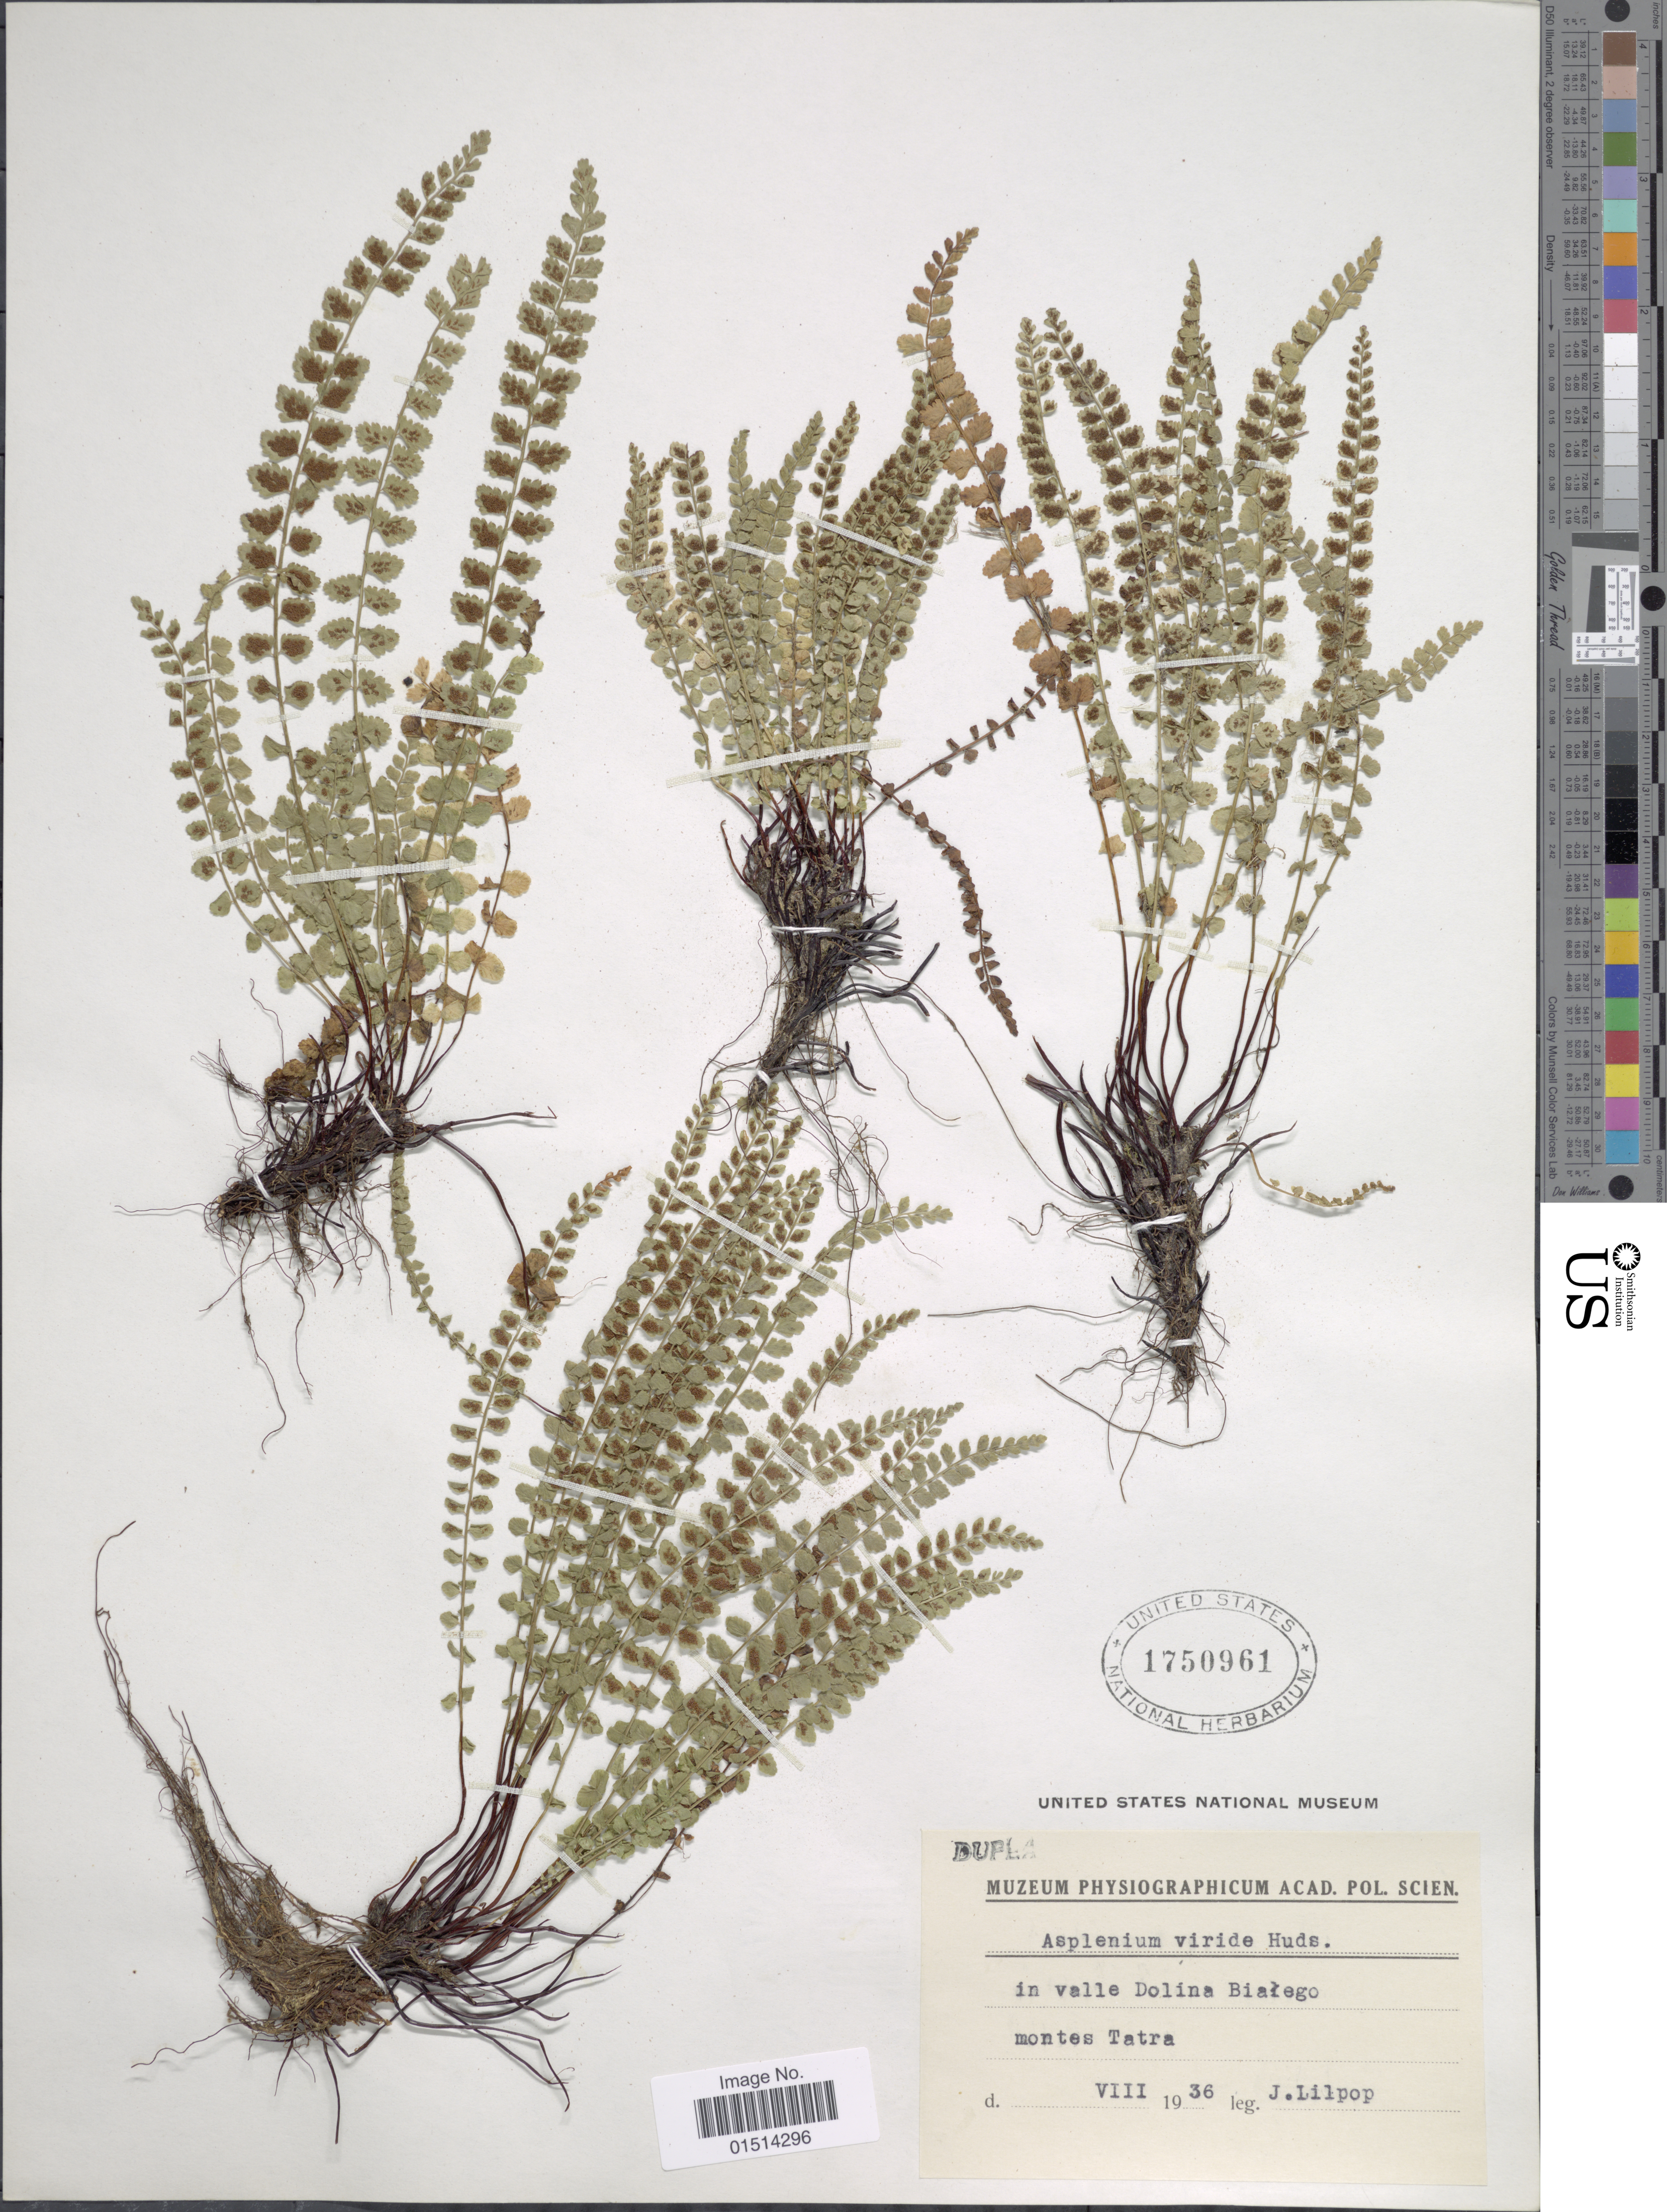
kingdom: Plantae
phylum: Tracheophyta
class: Polypodiopsida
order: Polypodiales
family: Aspleniaceae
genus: Asplenium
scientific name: Asplenium viride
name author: Huds.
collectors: J. Lilpop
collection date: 1936-08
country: Poland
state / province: Malopolskie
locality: In valle Dolina Biaiego, montes Tatra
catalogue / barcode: US 1750961